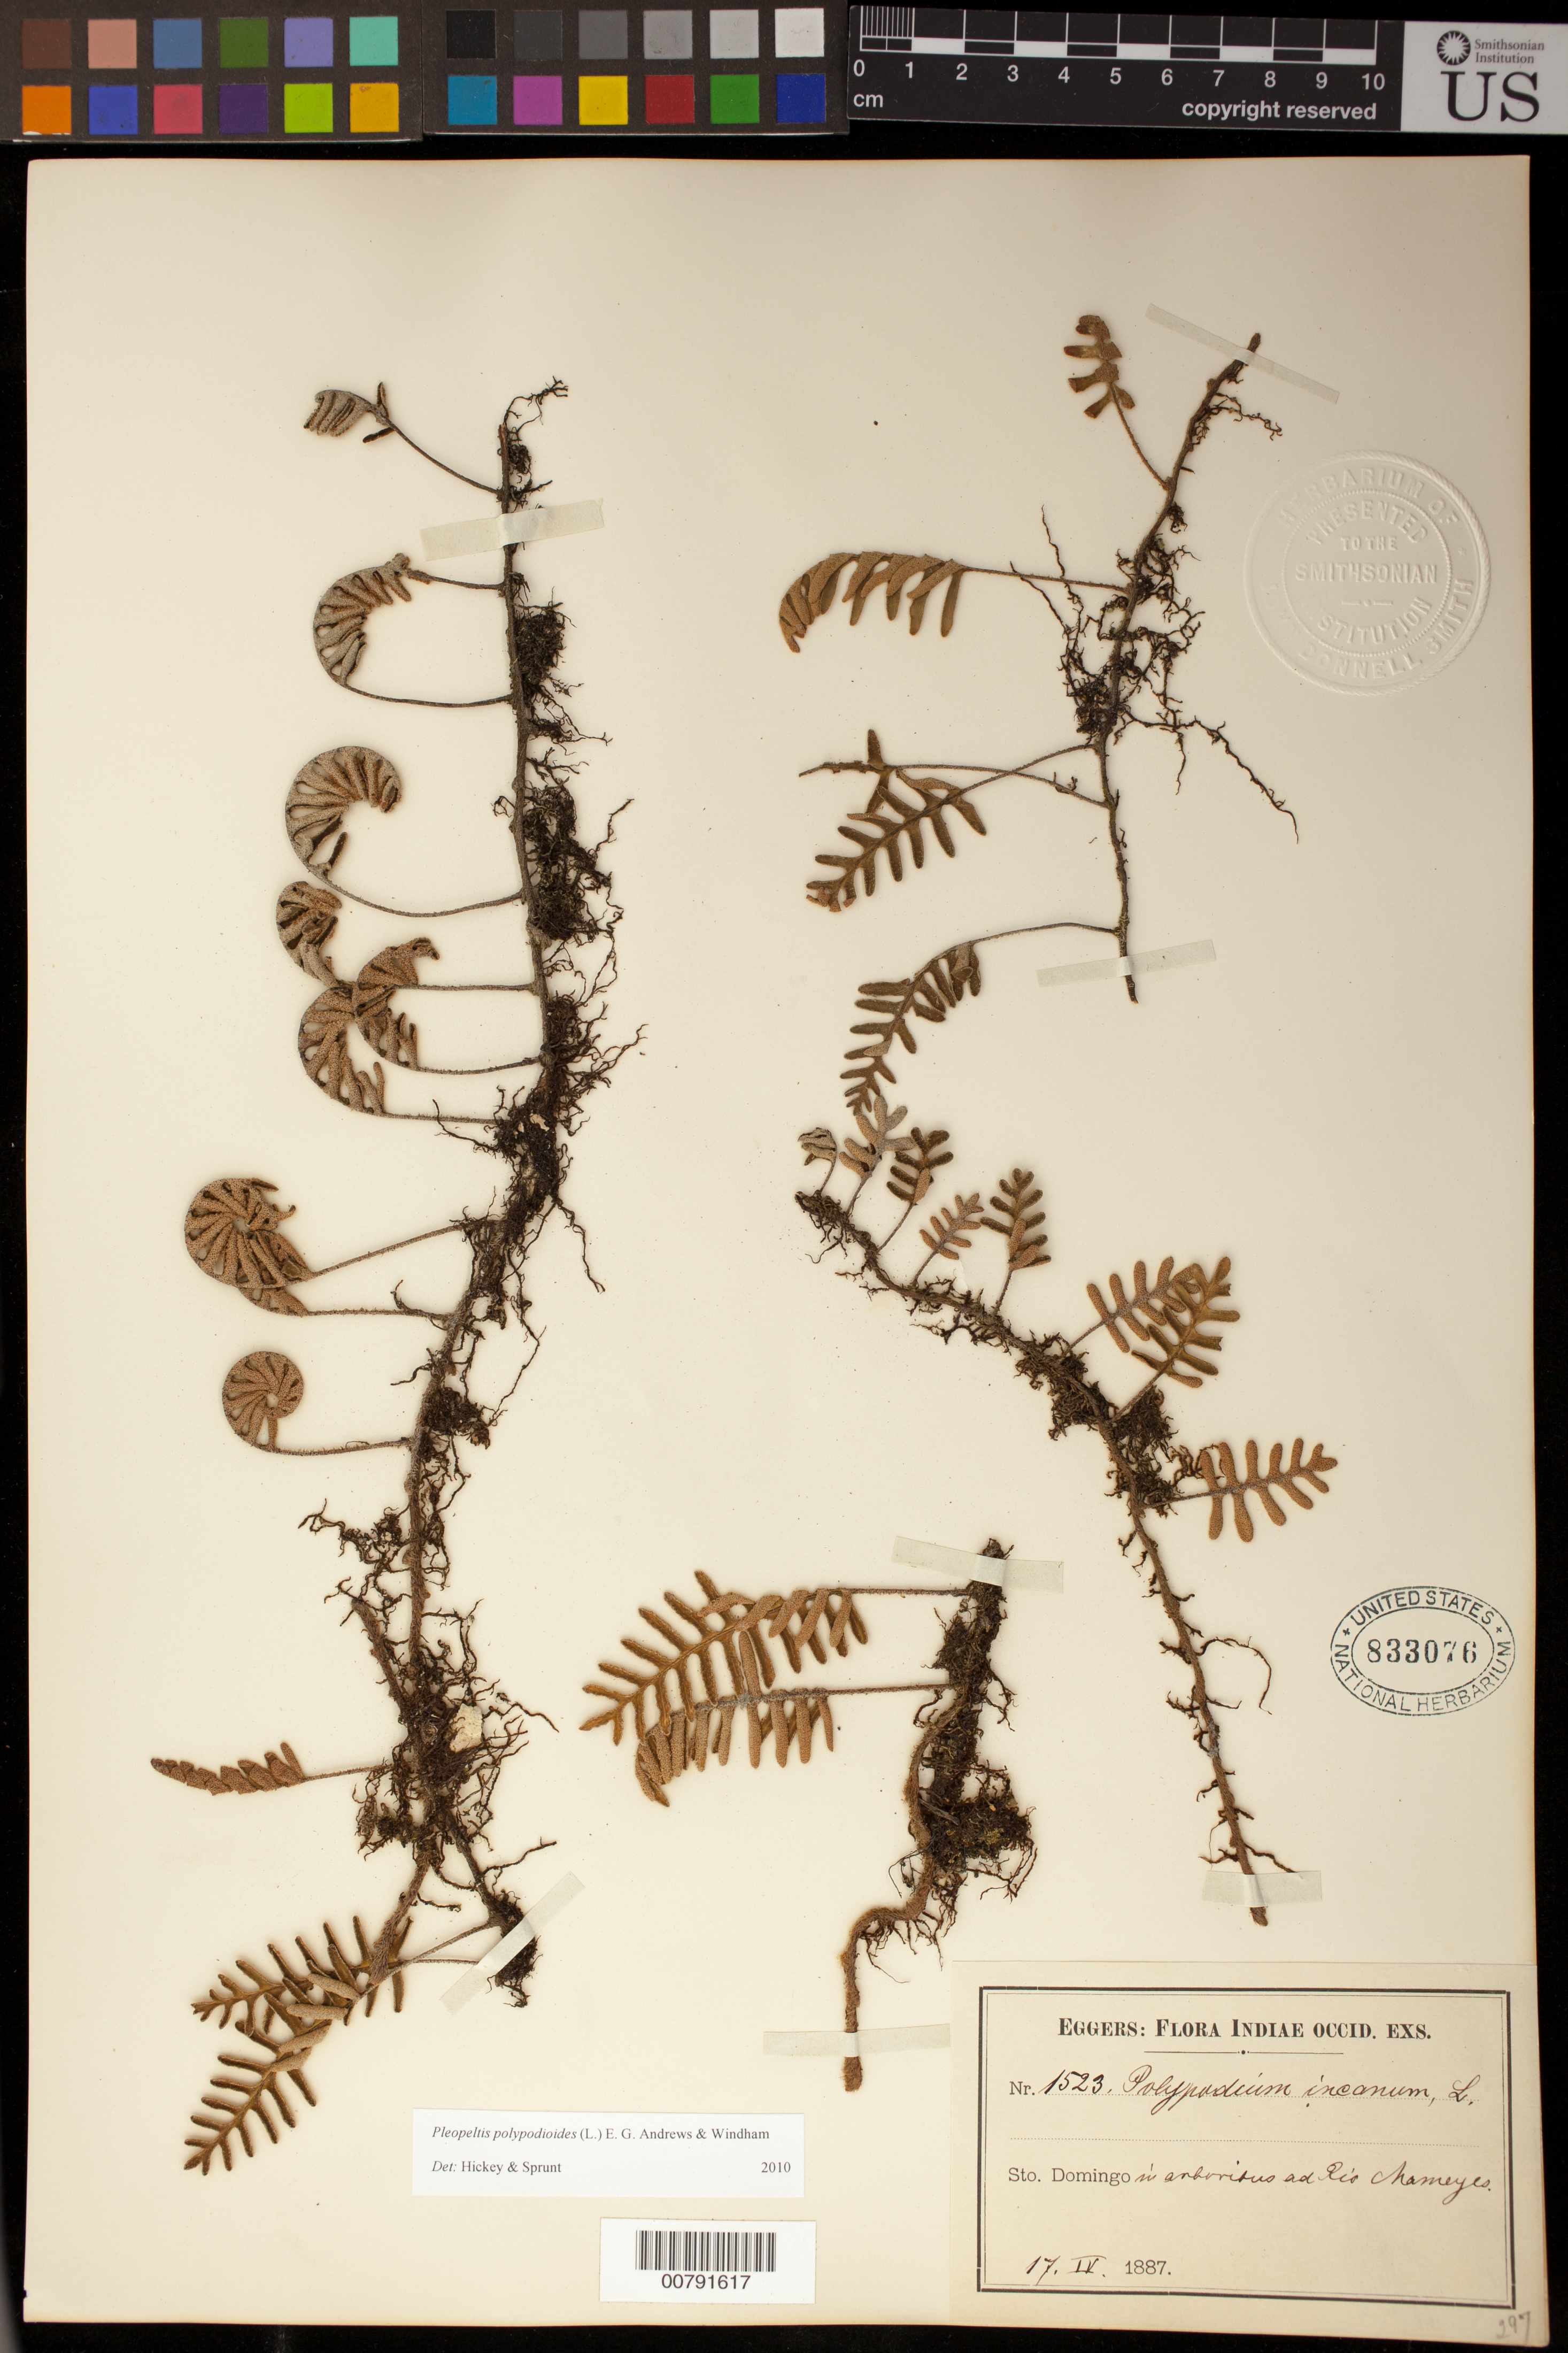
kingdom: Plantae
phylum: Tracheophyta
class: Polypodiopsida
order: Polypodiales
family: Polypodiaceae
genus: Pleopeltis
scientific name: Pleopeltis polypodioides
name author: (L.) E.G. Andrews & Windham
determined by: Hickey, R. J.; Sprunt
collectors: H. F. A. von Eggers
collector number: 1523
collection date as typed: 17 Apr 1887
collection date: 1887-04-17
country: Dominican Republic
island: Hispaniola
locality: Río Mameyes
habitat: In arborvibus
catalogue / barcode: US 833076